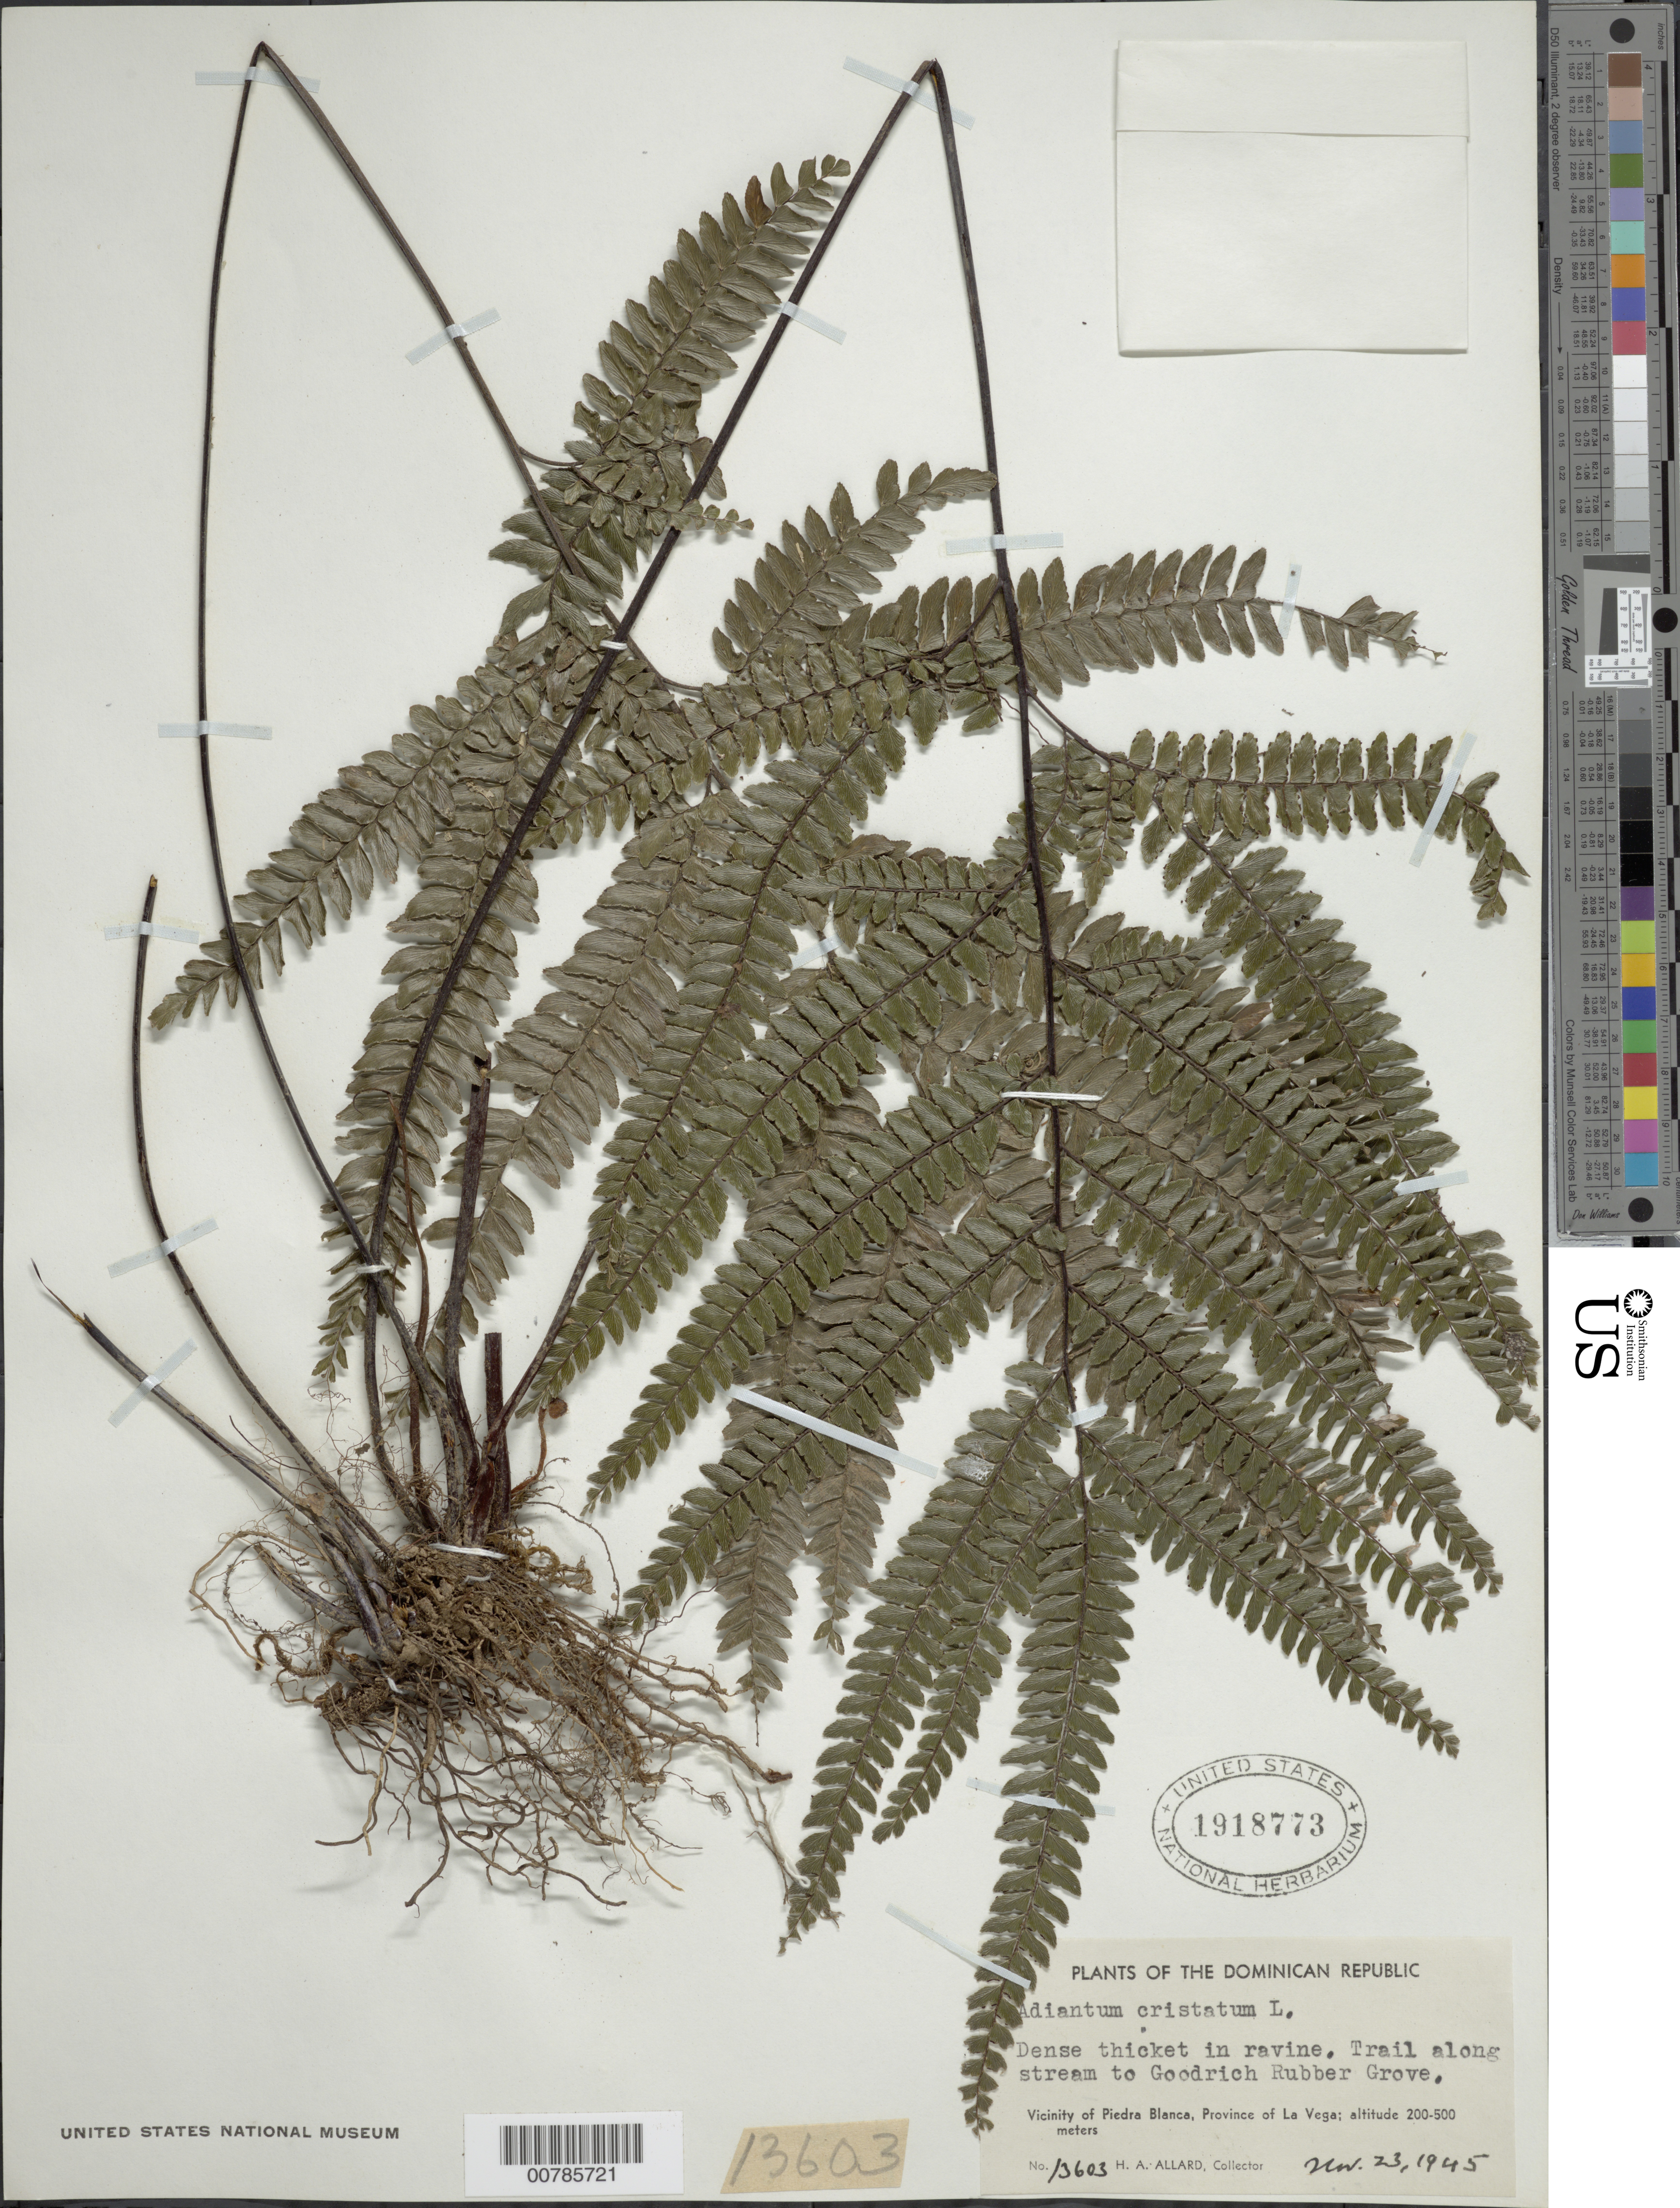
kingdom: Plantae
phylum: Tracheophyta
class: Polypodiopsida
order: Polypodiales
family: Pteridaceae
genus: Adiantum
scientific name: Adiantum pyramidale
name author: (L.) Willd.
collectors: H. A. Allard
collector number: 13603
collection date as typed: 23 Nov 1945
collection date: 1945-11-23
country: Dominican Republic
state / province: La Vega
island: Hispaniola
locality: Piedra Blanca, vicinity; trail to Goodrich Rubber Grove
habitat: Dense thicket in ravine; trail along stream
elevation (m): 200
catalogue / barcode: US 1918773